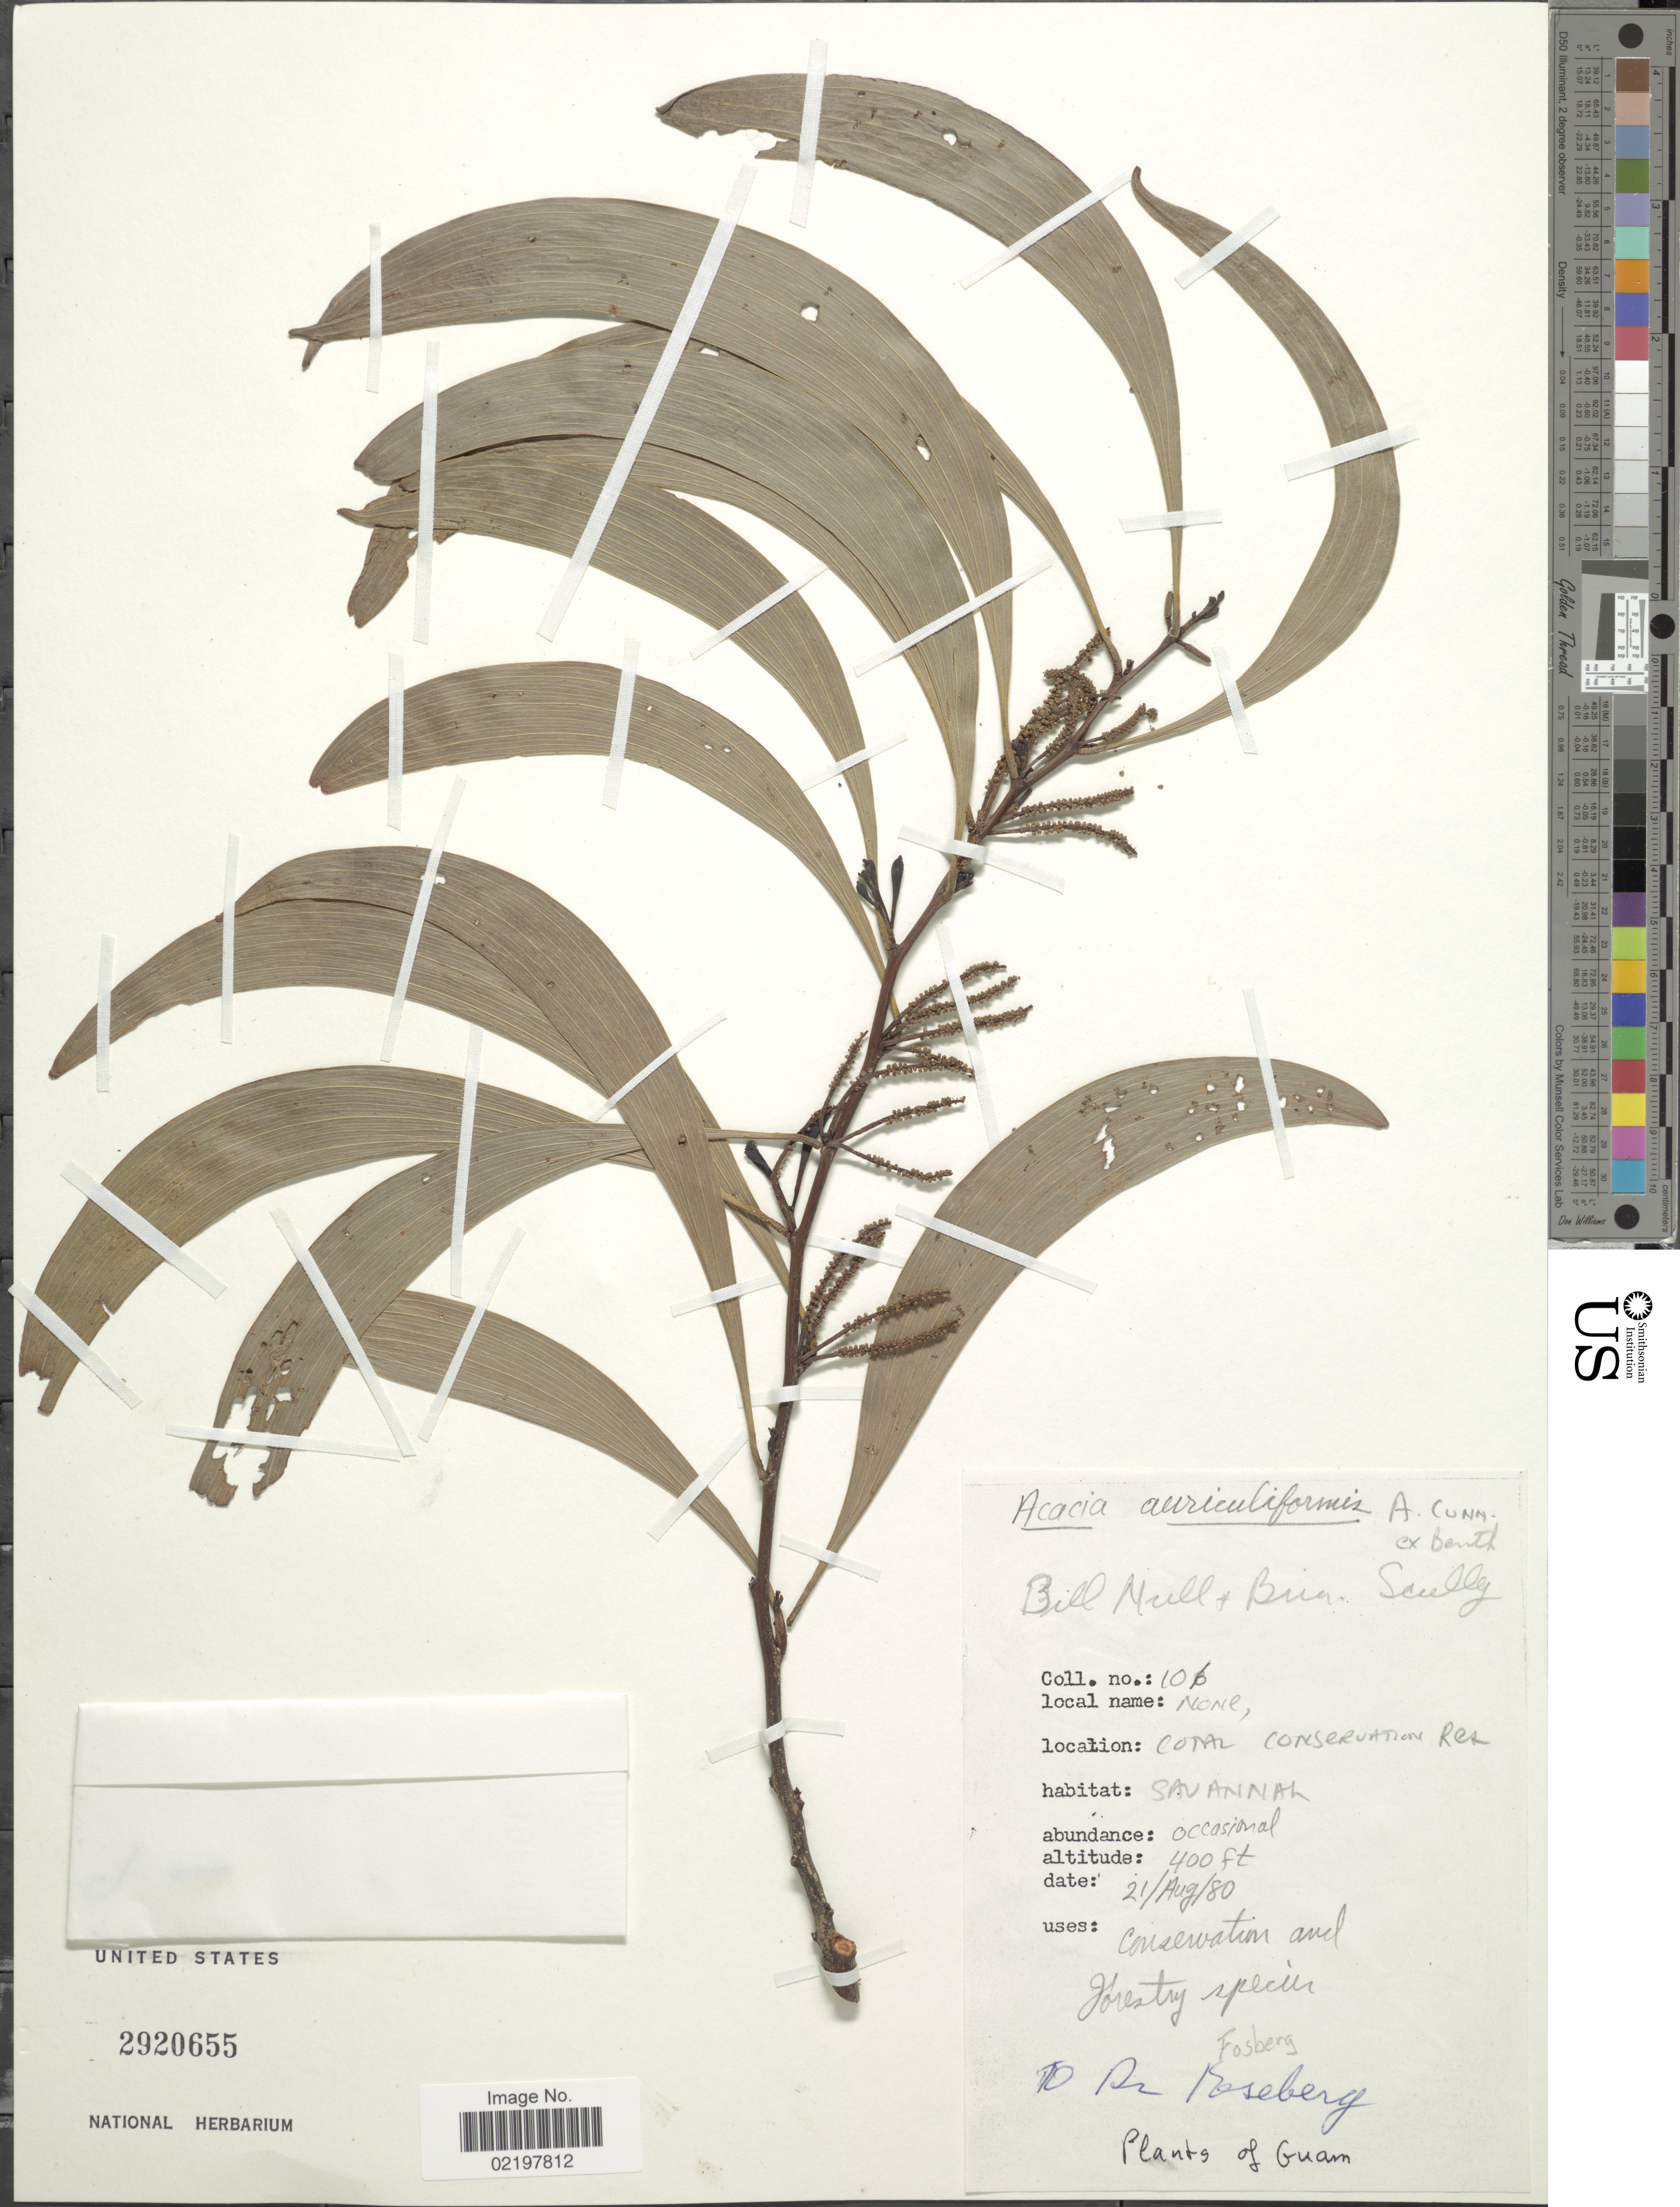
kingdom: Plantae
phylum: Tracheophyta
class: Magnoliopsida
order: Fabales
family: Fabaceae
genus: Acacia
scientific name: Acacia auriculiformis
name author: A. Cunn. ex Benth.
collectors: -. Fosberg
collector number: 106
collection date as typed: Transcribed d/m/y: 21/8/80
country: Guam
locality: On Conservation Res. [interpreted]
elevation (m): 122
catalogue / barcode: US 2920655